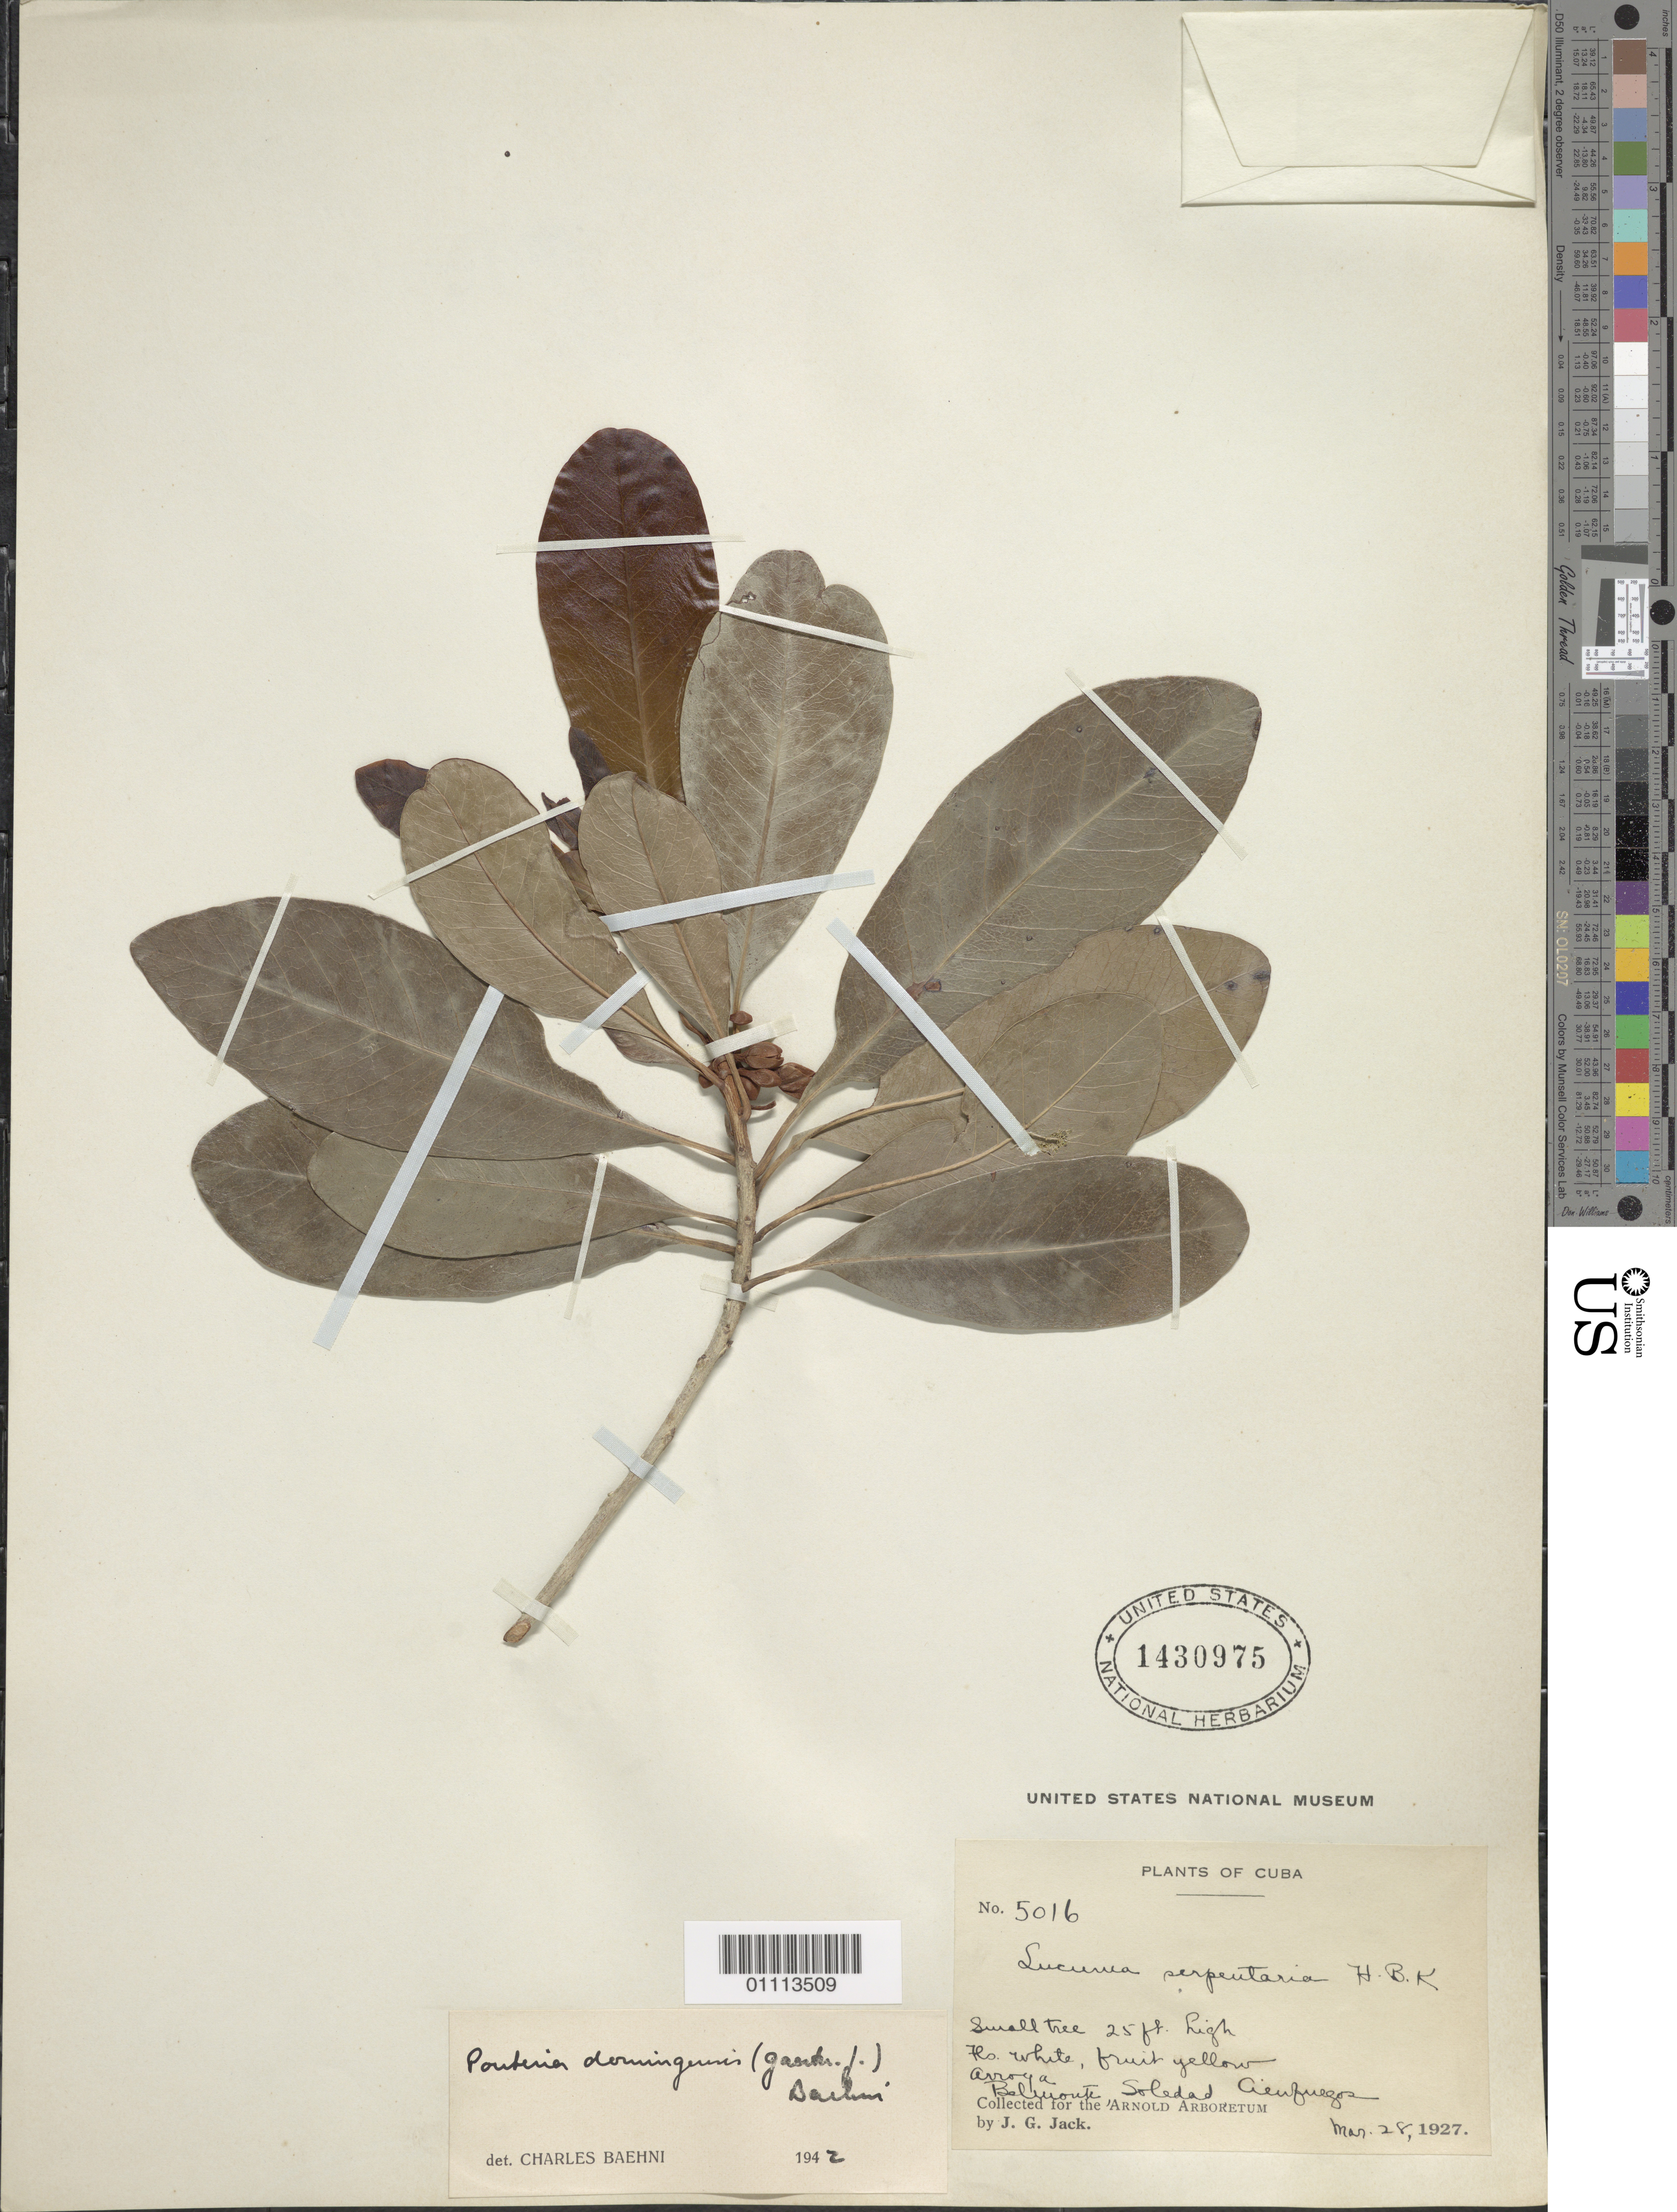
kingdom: Plantae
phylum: Tracheophyta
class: Magnoliopsida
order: Ericales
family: Sapotaceae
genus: Pouteria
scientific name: Pouteria domingensis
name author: (C.F. Gaertn.) Baehni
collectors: J. G. Jack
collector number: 5016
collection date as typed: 28 Mar 1927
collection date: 1927-03-28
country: Cuba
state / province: Cienfuegos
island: Cuba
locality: Arroya Belmounte, Soledad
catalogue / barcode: US 1430975